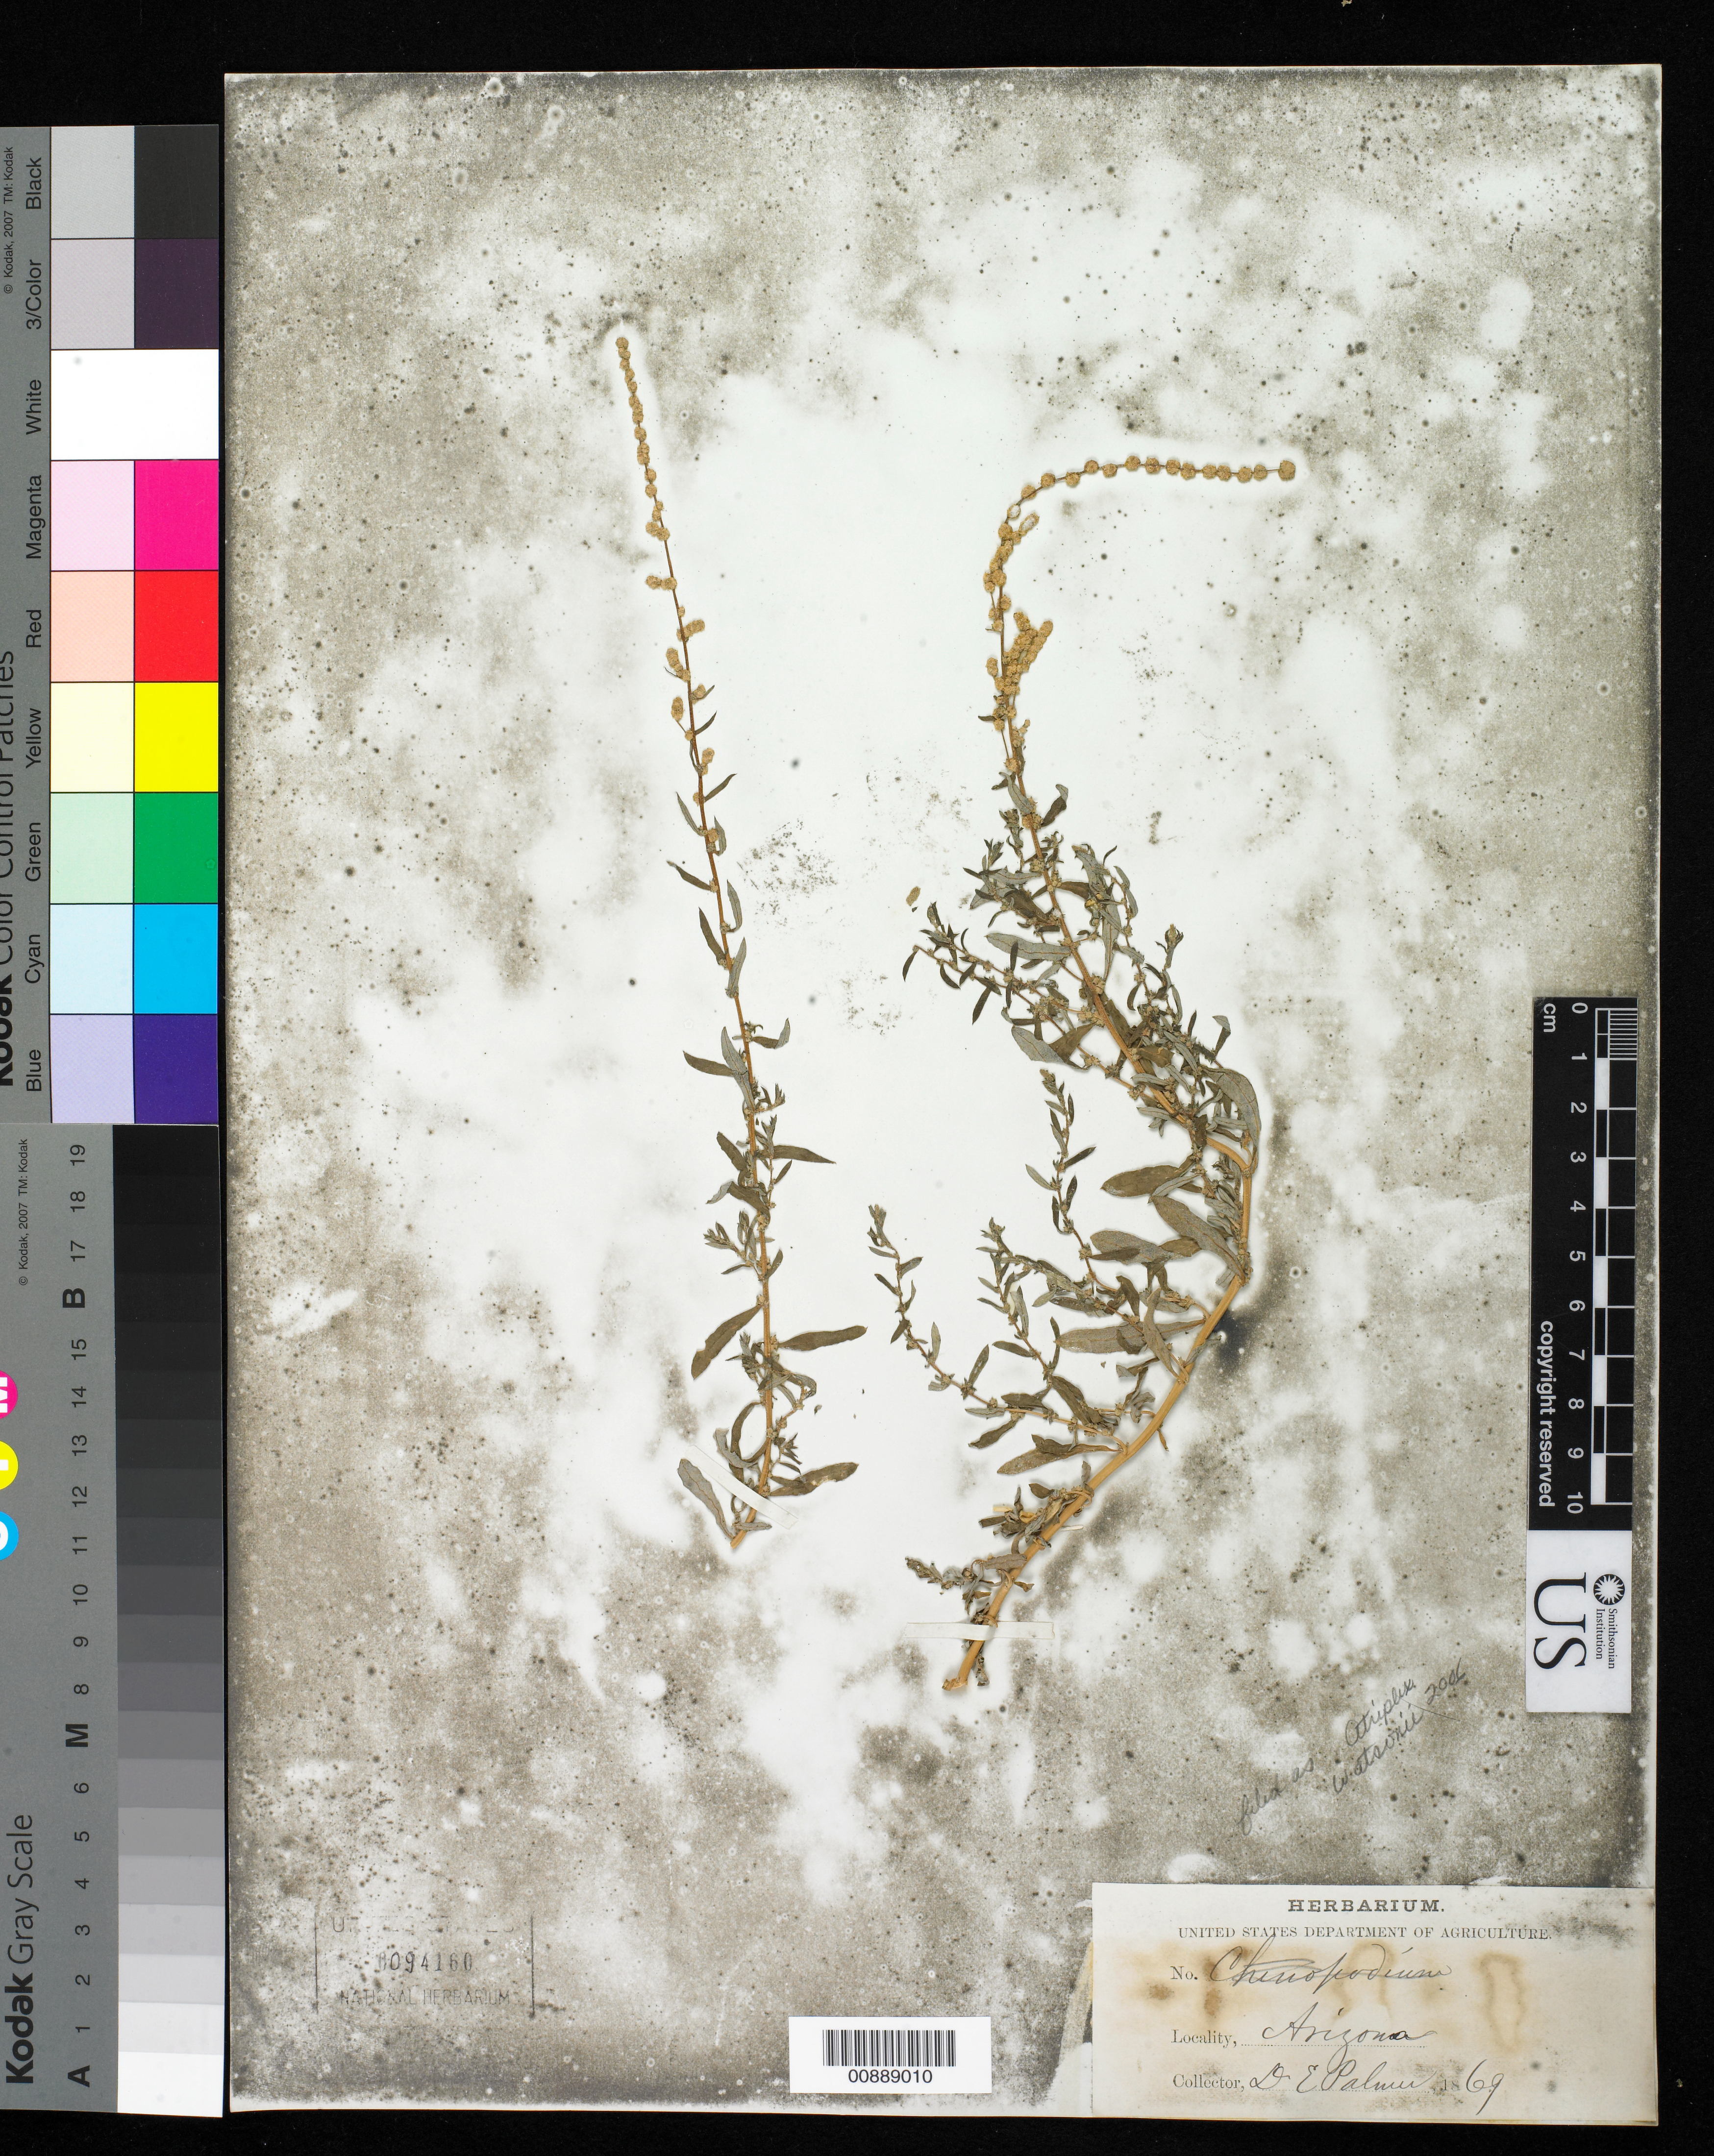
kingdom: Plantae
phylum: Tracheophyta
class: Magnoliopsida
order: Caryophyllales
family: Amaranthaceae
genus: Atriplex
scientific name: Atriplex watsonii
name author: A. Nelson ex Abrams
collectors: C. G. Pringle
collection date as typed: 1869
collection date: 1869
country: United States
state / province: Arizona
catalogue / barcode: US 94160